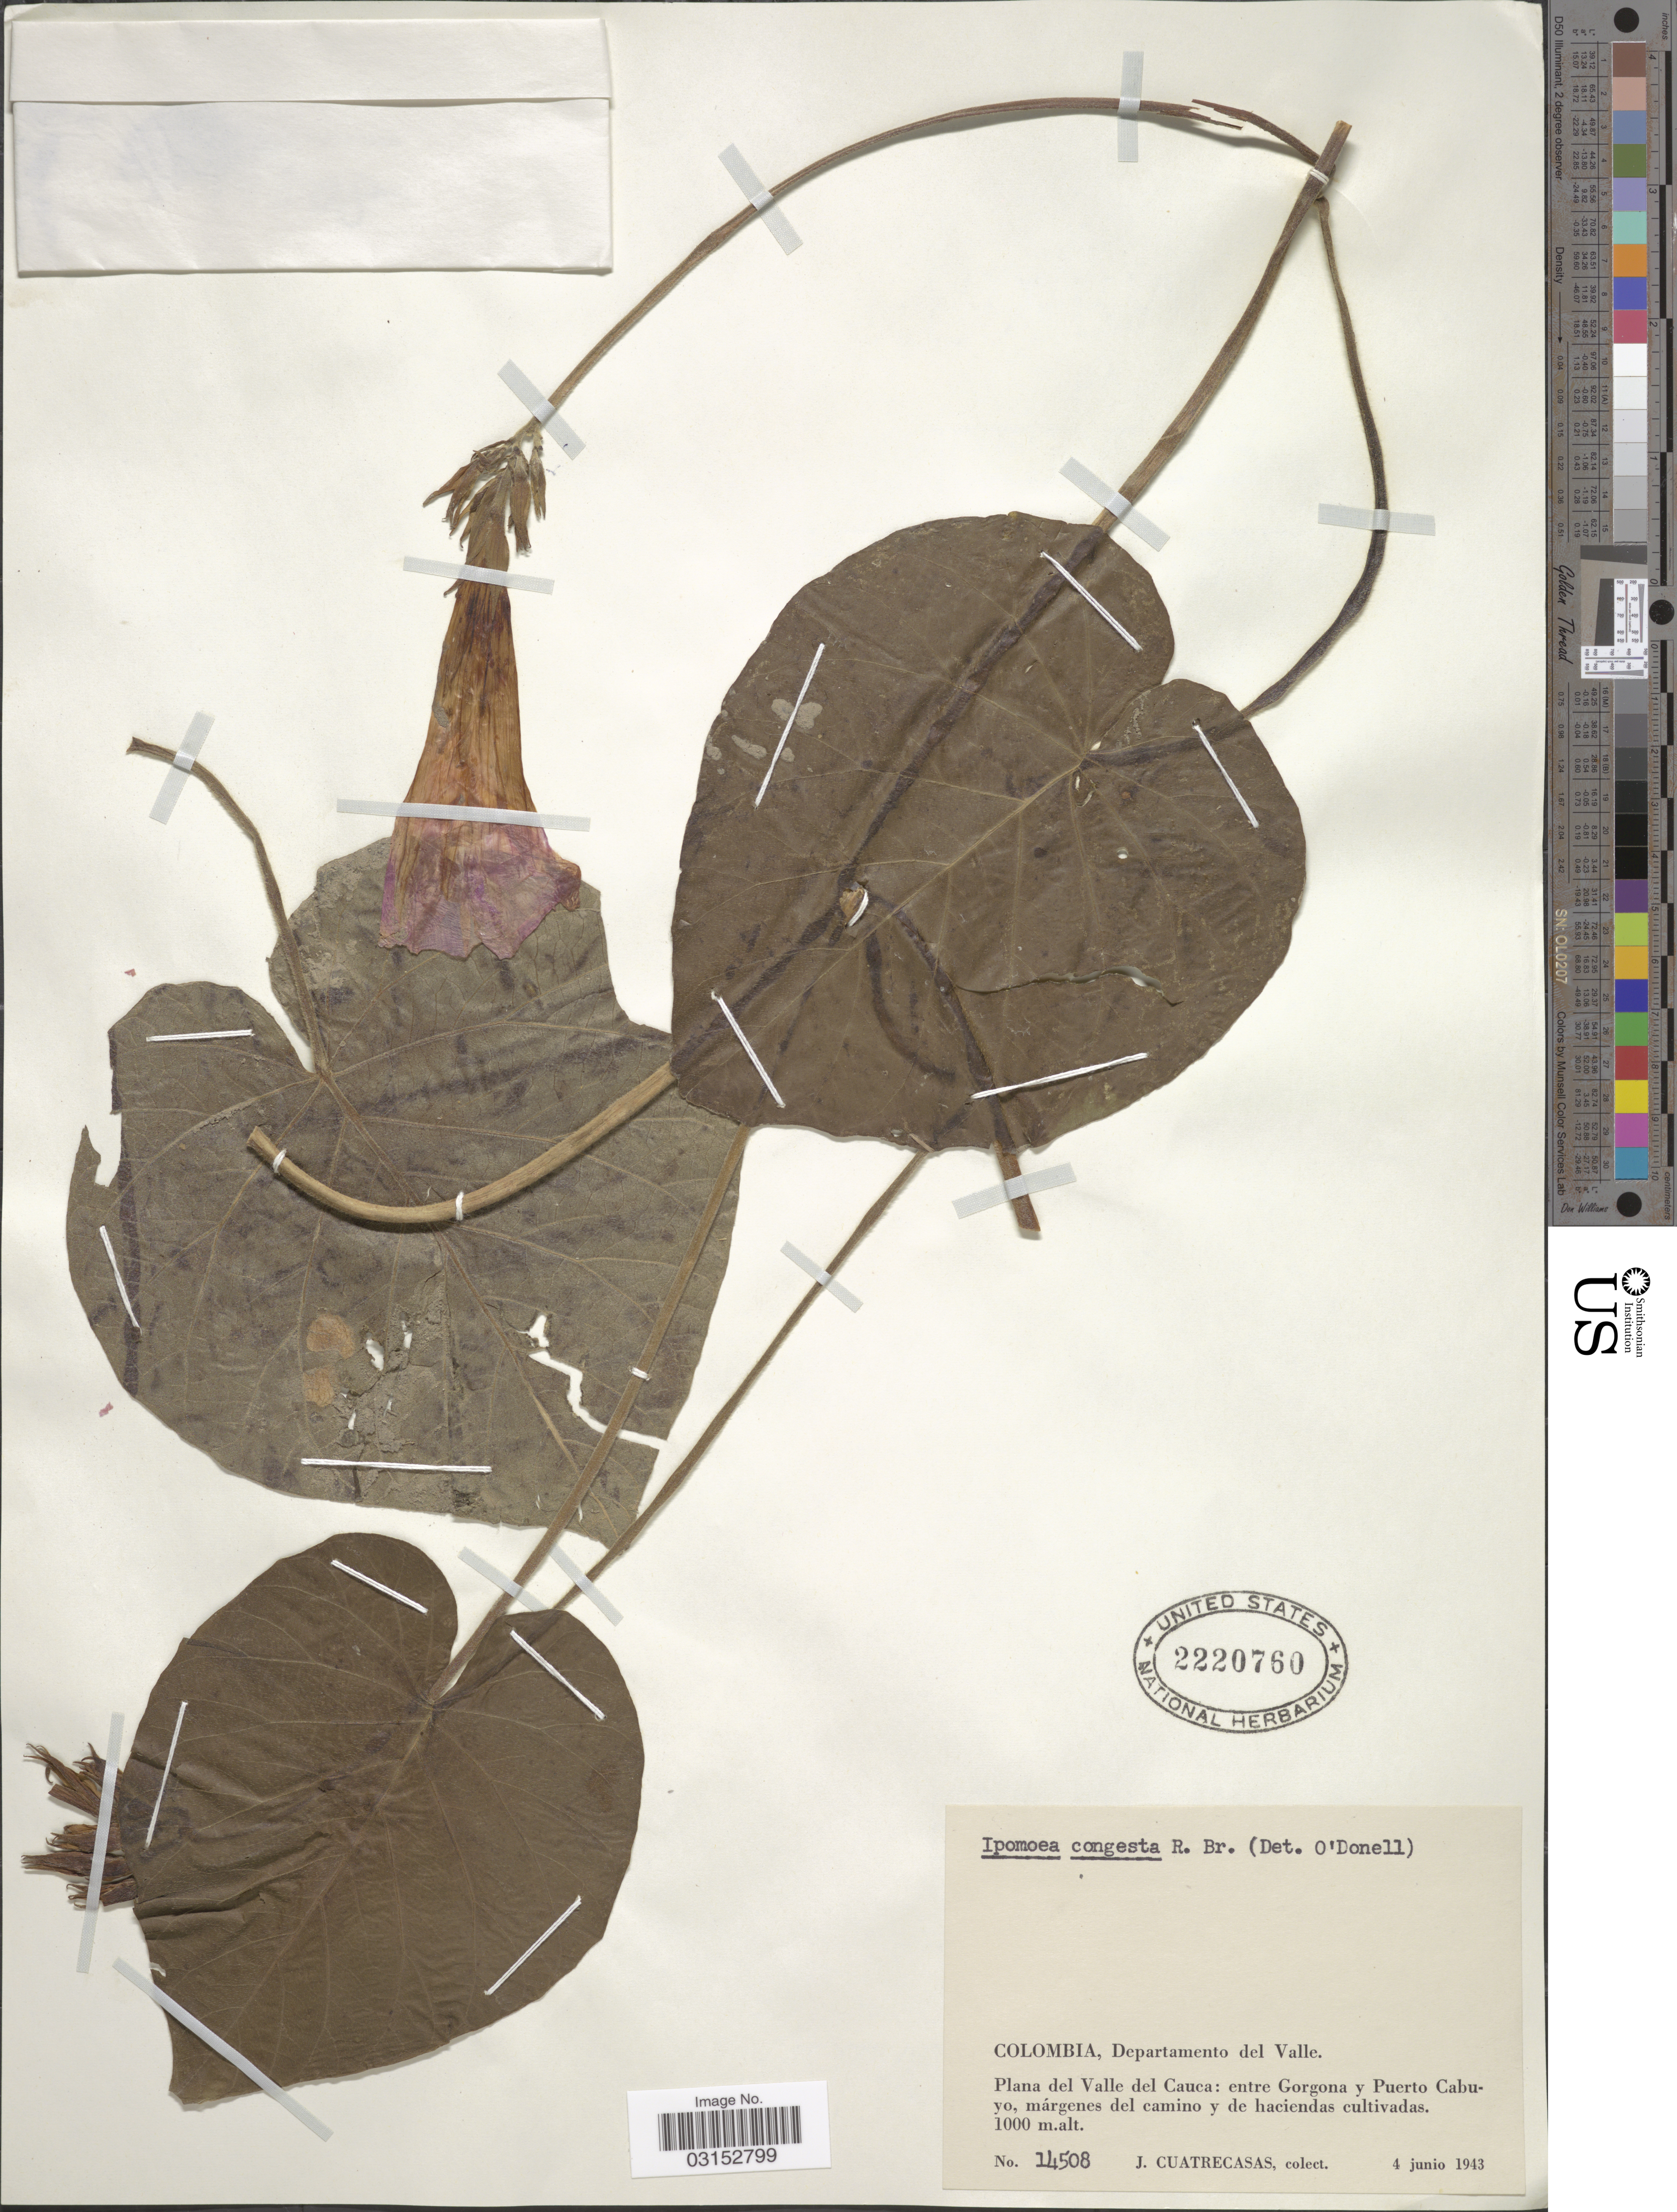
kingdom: Plantae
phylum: Tracheophyta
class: Magnoliopsida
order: Solanales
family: Convolvulaceae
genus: Ipomoea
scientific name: Ipomoea indica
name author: (Burm.) Merr.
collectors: J. Cuatrecasas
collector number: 14508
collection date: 1943-06-04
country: Colombia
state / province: Valle del Cauca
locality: Departamento del Valle. Plana del Valle del Cauca: entre Gorgona y Puerto Cabuyo.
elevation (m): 1000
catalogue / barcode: US 2220760